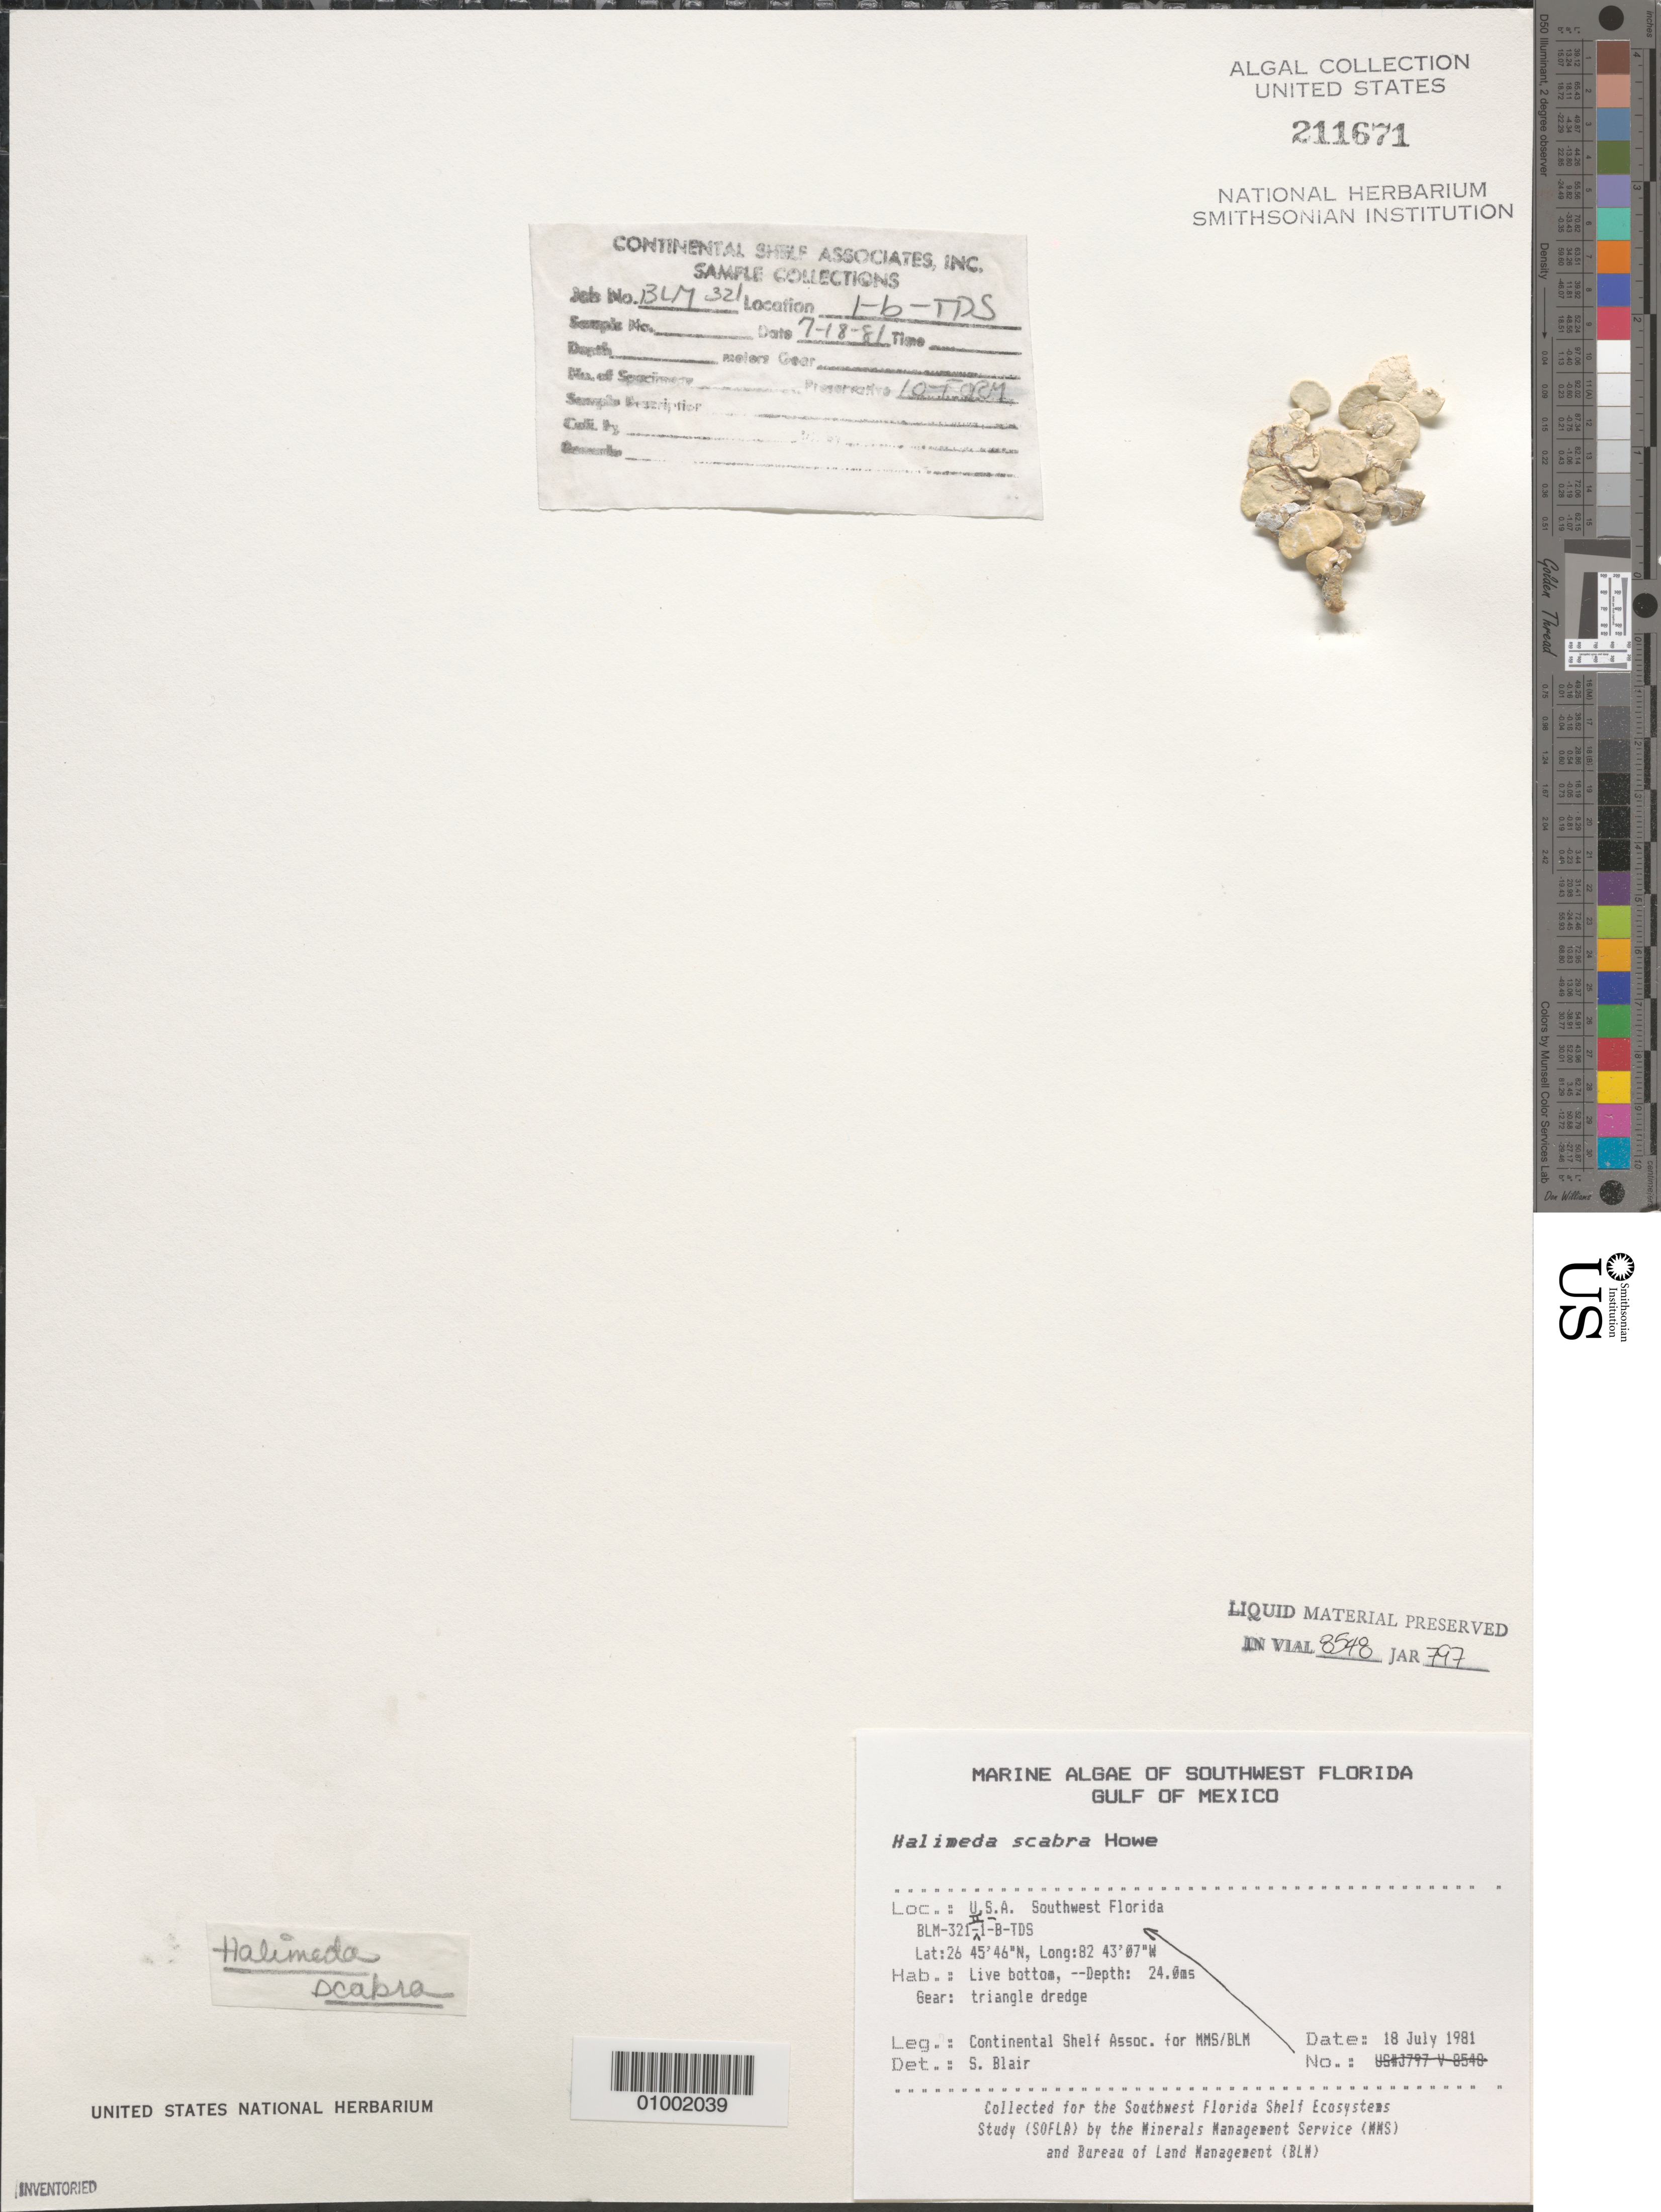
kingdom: Plantae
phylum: Chlorophyta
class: Ulvophyceae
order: Bryopsidales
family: Halimedaceae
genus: Halimeda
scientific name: Halimeda scabra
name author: M. Howe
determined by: Blair, S. M.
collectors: Continental Shelf Associates for the MMS/BLM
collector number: BLM-321-II-1-B-TDS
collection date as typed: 18 Jul 1981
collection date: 1981-07-18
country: United States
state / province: Florida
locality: Gulf of Mexico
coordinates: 26 45'46"N, 82 43'07"W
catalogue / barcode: US 211671